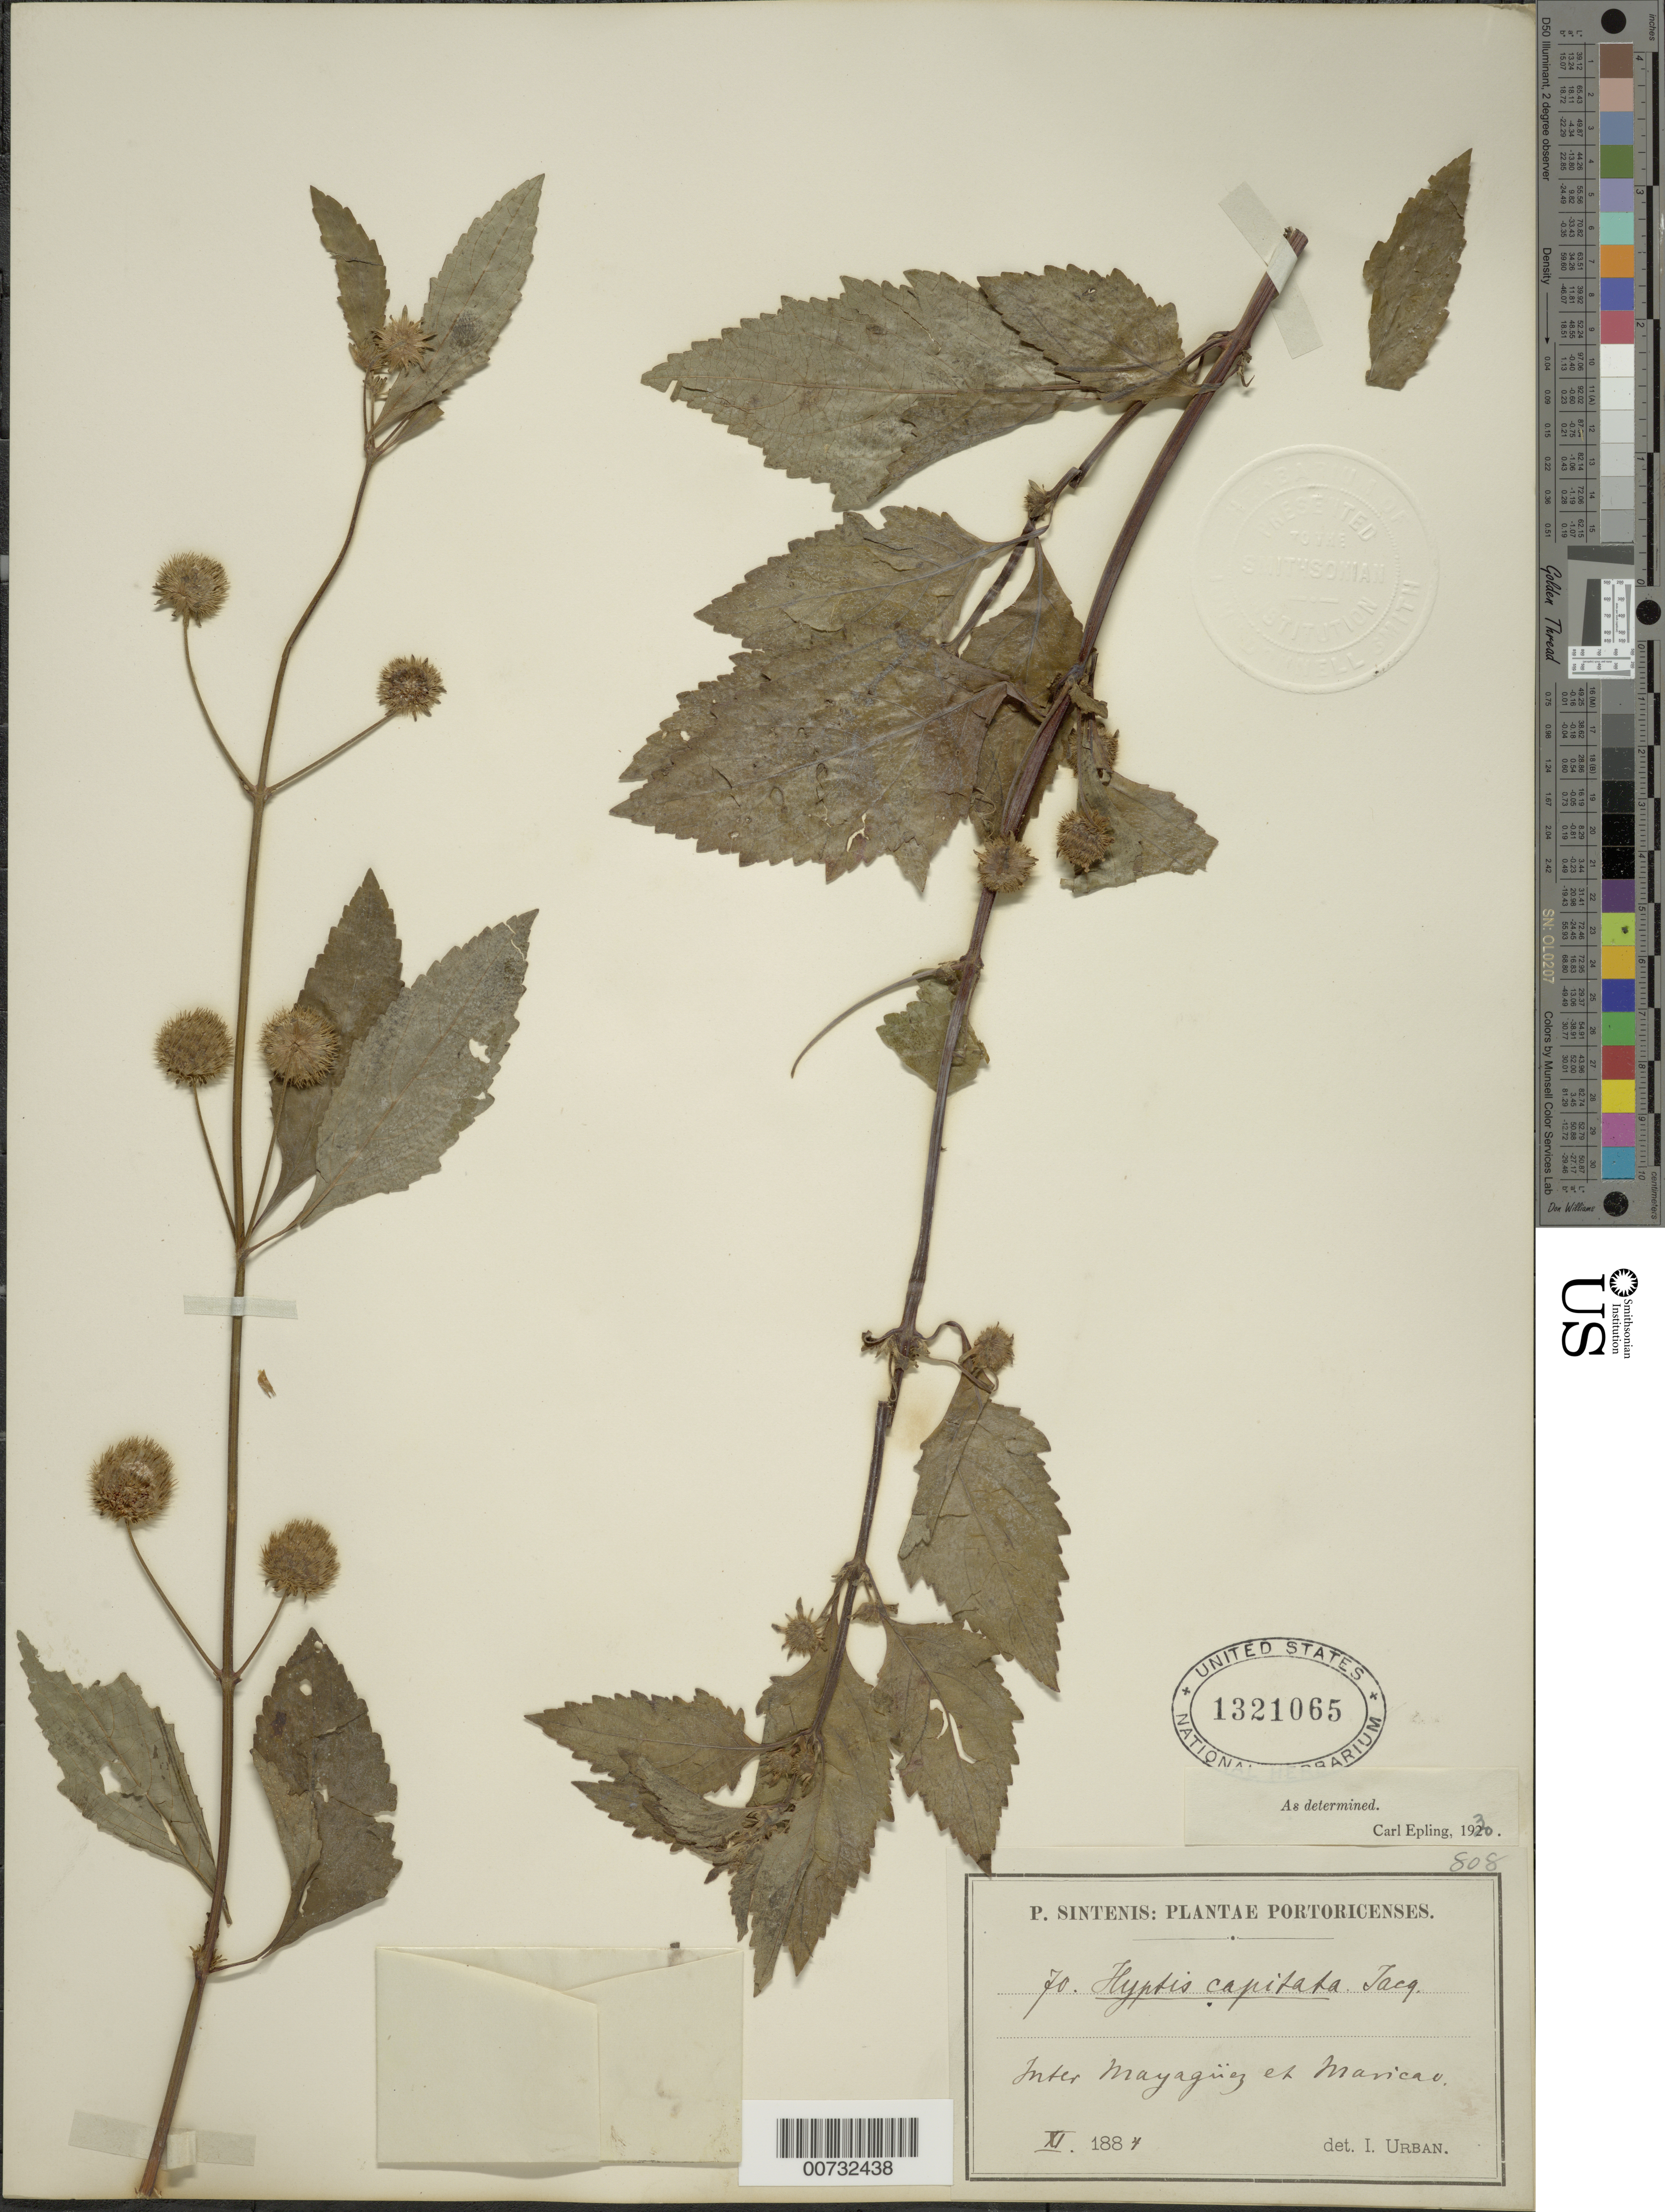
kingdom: Plantae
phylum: Tracheophyta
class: Magnoliopsida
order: Lamiales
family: Lamiaceae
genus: Hyptis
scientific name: Hyptis capitata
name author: Jacq.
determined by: Epling, C. C.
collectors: P. Sintenis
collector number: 70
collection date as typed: Nov 1884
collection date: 1884-11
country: Puerto Rico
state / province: Mayagüez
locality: Inter Mayaguez et Maricao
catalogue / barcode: US 1321065